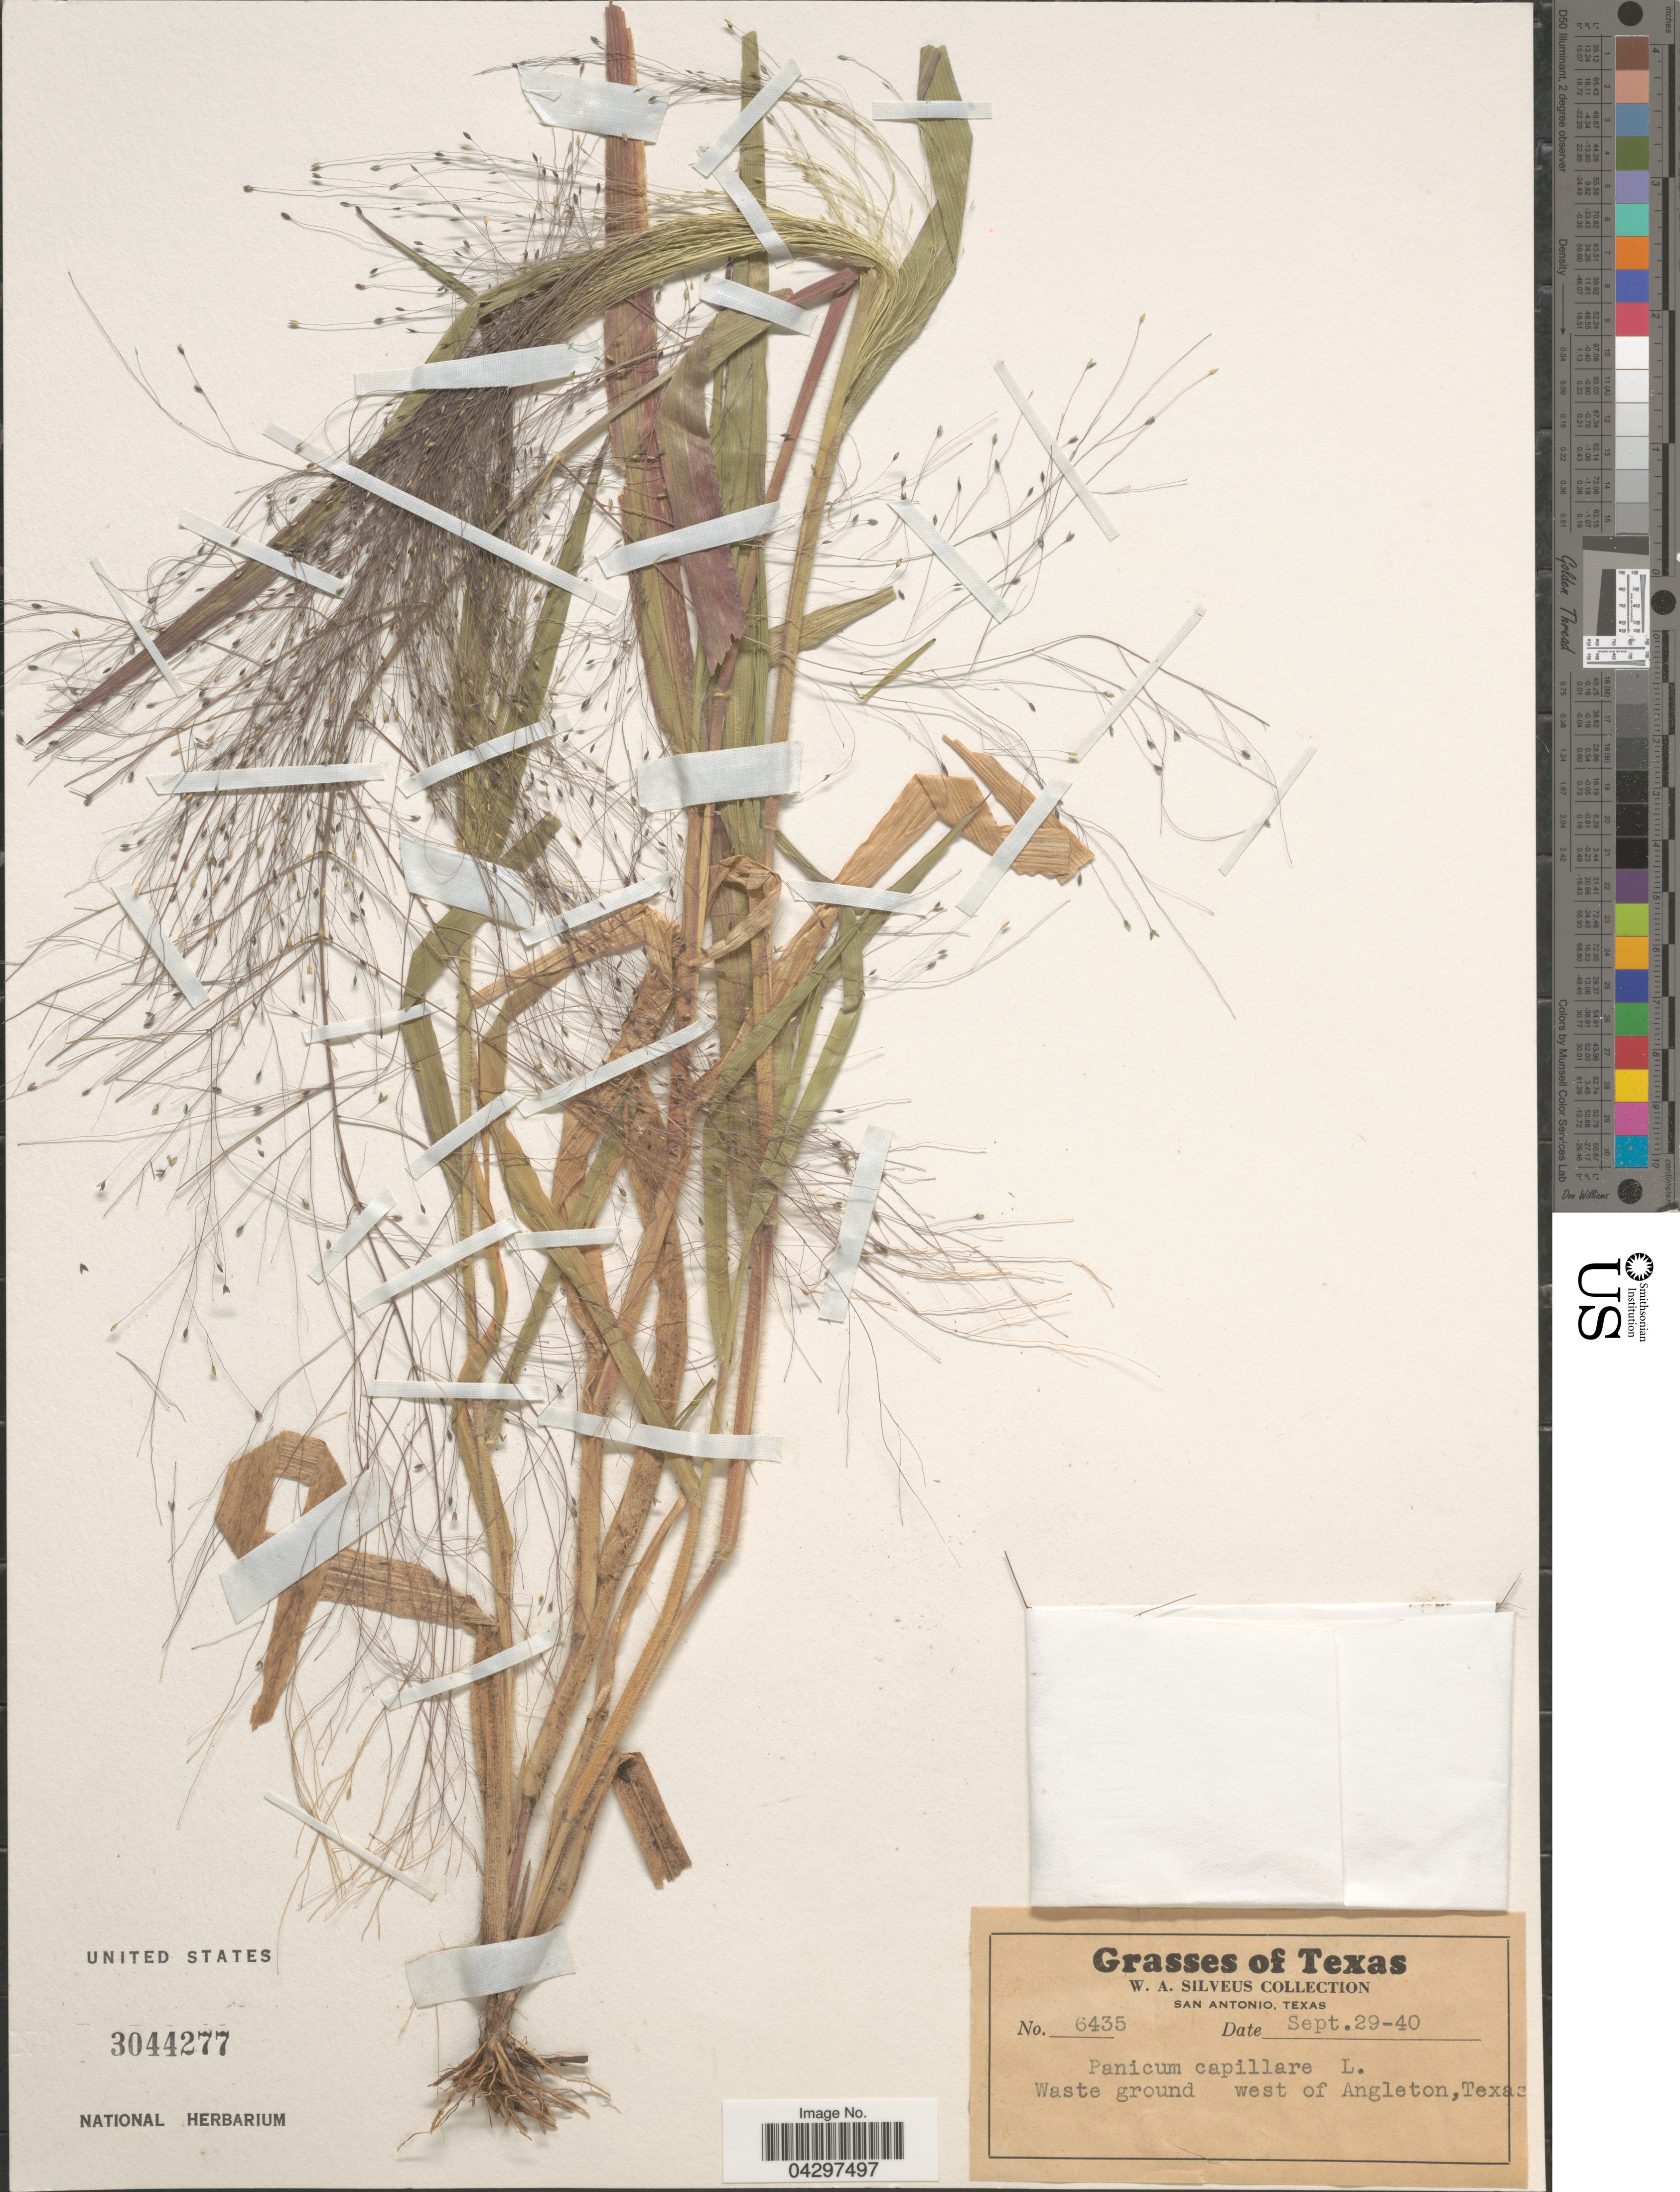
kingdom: Plantae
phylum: Tracheophyta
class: Liliopsida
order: Poales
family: Poaceae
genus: Panicum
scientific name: Panicum capillare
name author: L.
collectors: W. Silveus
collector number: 6435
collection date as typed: Transcribed d/m/y: 29/9/40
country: United States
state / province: Texas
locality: Waste ground west of Angleton.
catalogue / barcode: US 3044277